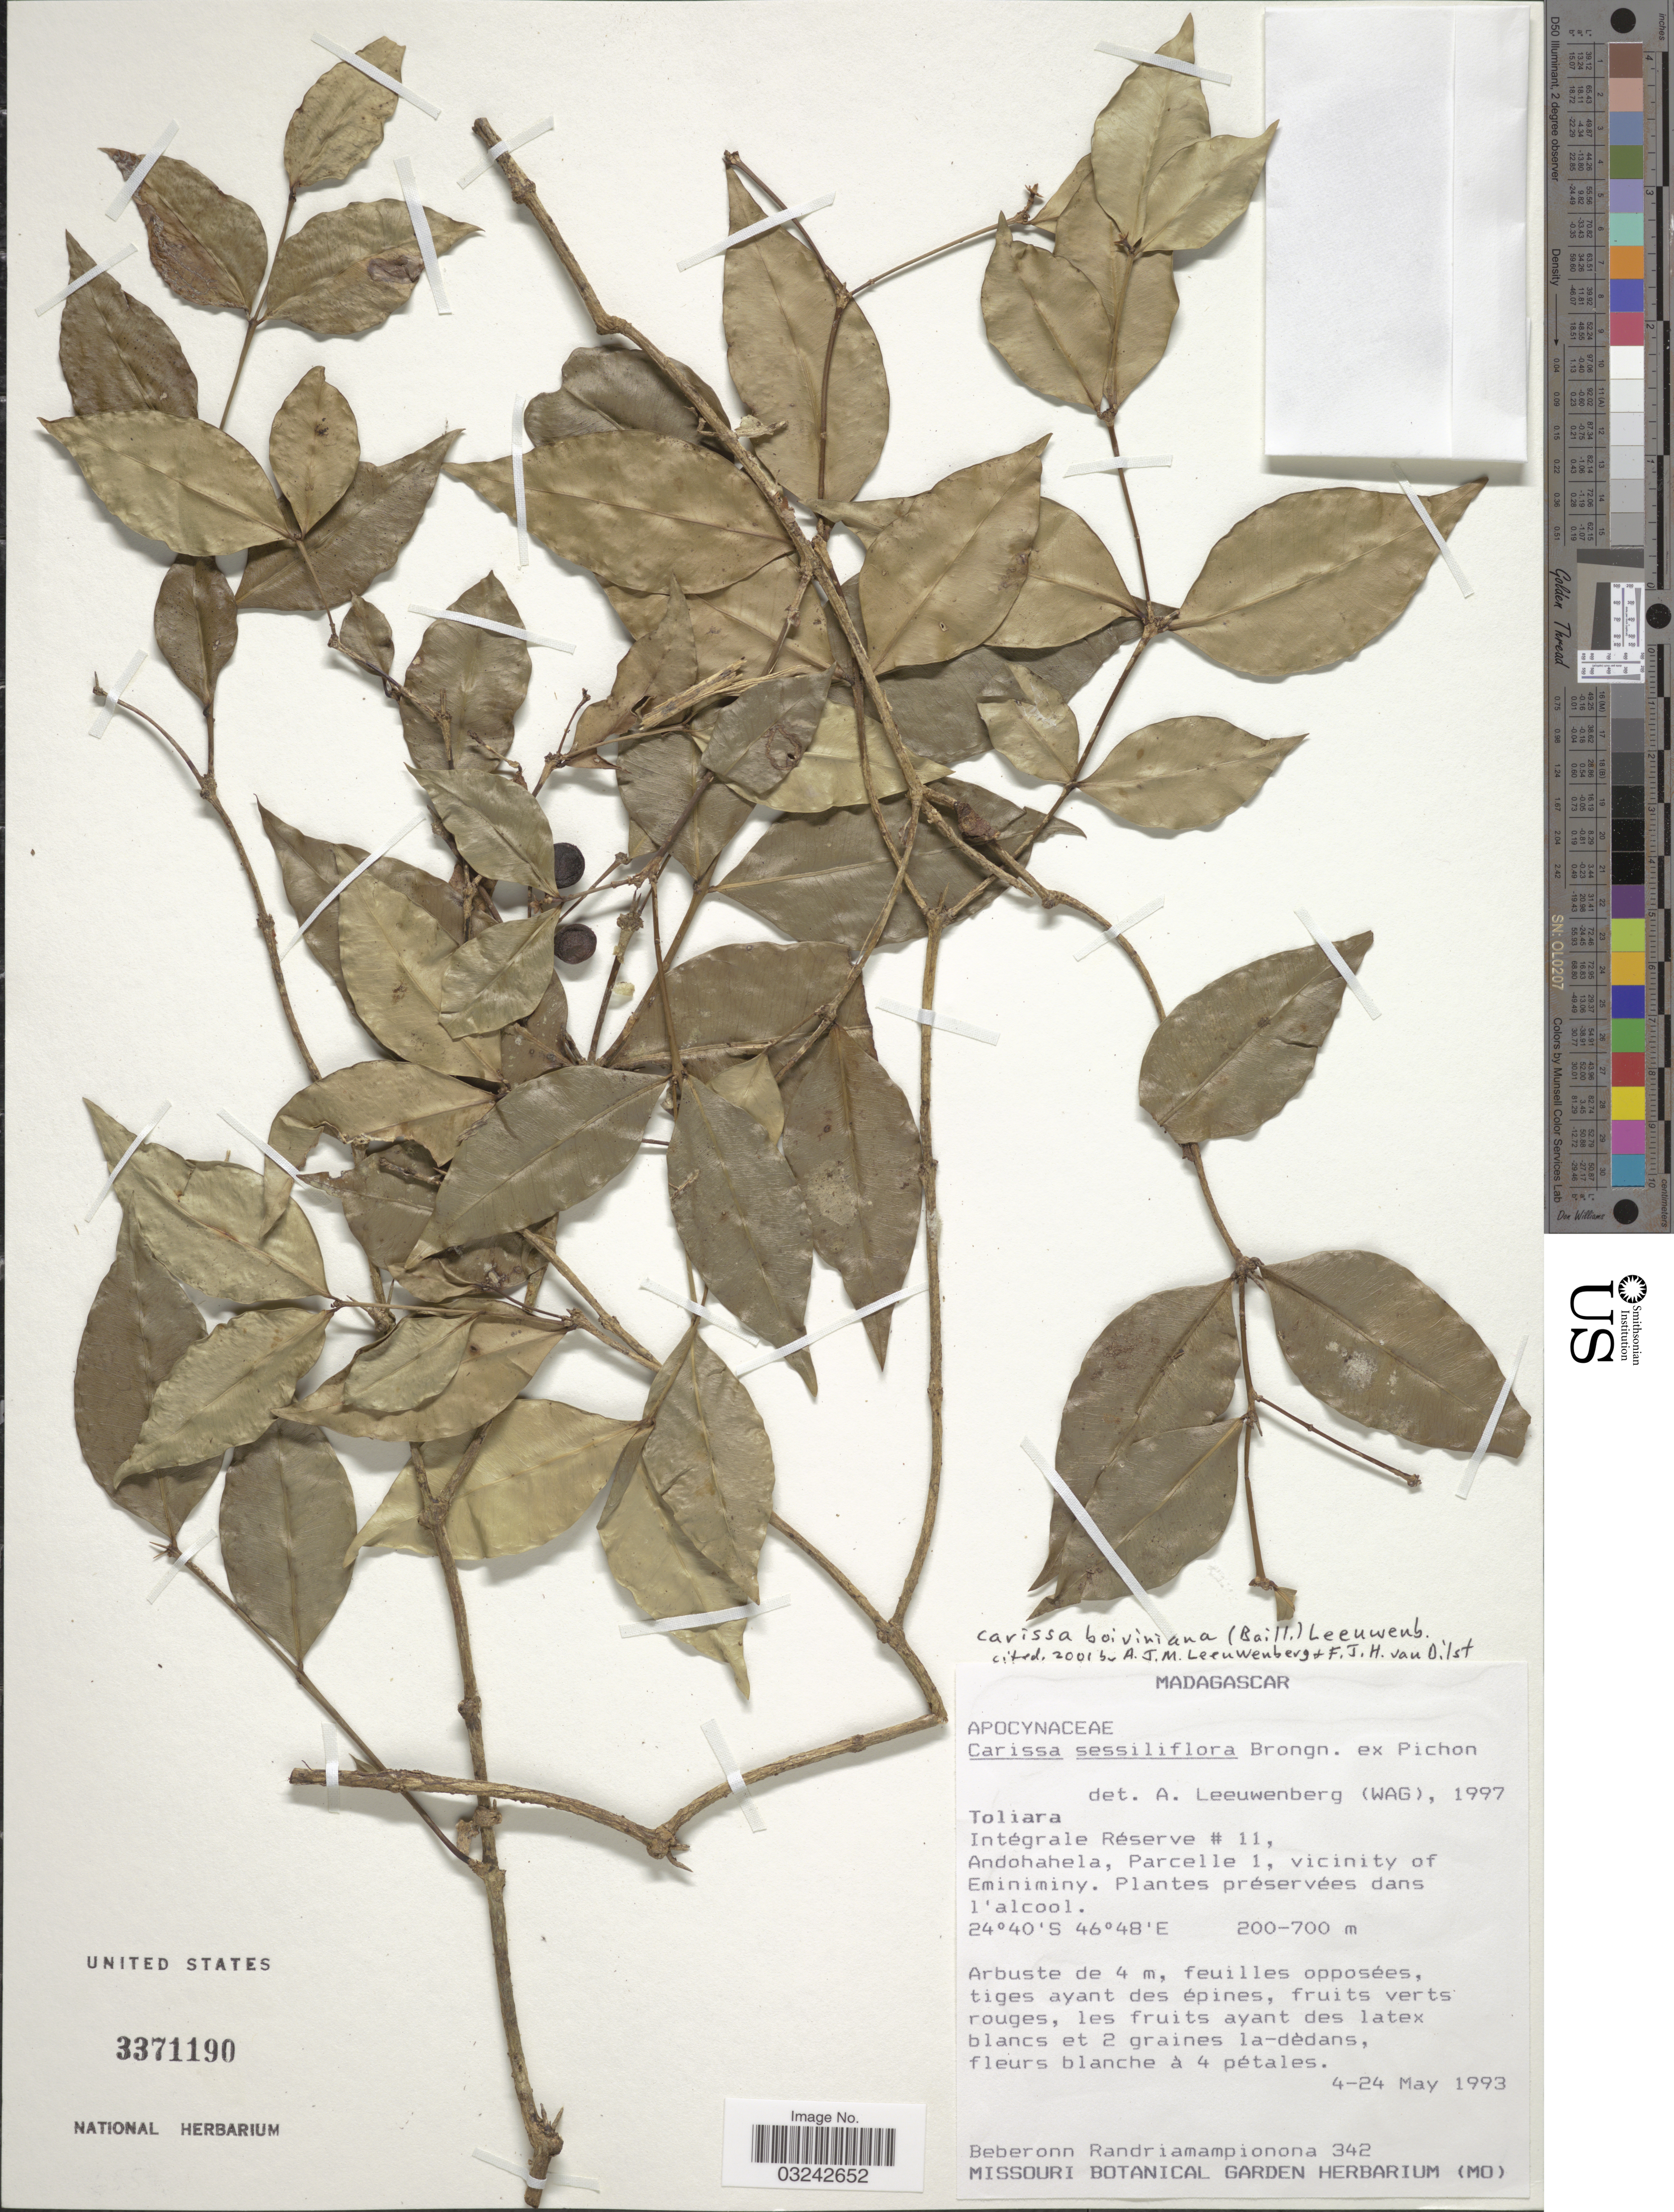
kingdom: Plantae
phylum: Tracheophyta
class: Magnoliopsida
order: Gentianales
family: Apocynaceae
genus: Carissa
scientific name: Carissa boiviniana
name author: (Baill.) Leeuwenb.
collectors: B. Randriamampionona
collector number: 342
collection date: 1993-05-04/1993-05-24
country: Madagascar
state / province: Anosy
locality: Intégrale Réserve # 11, Andohahela, Parcelle 1, vicinity of Eminiminy.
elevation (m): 200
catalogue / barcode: US 3371190